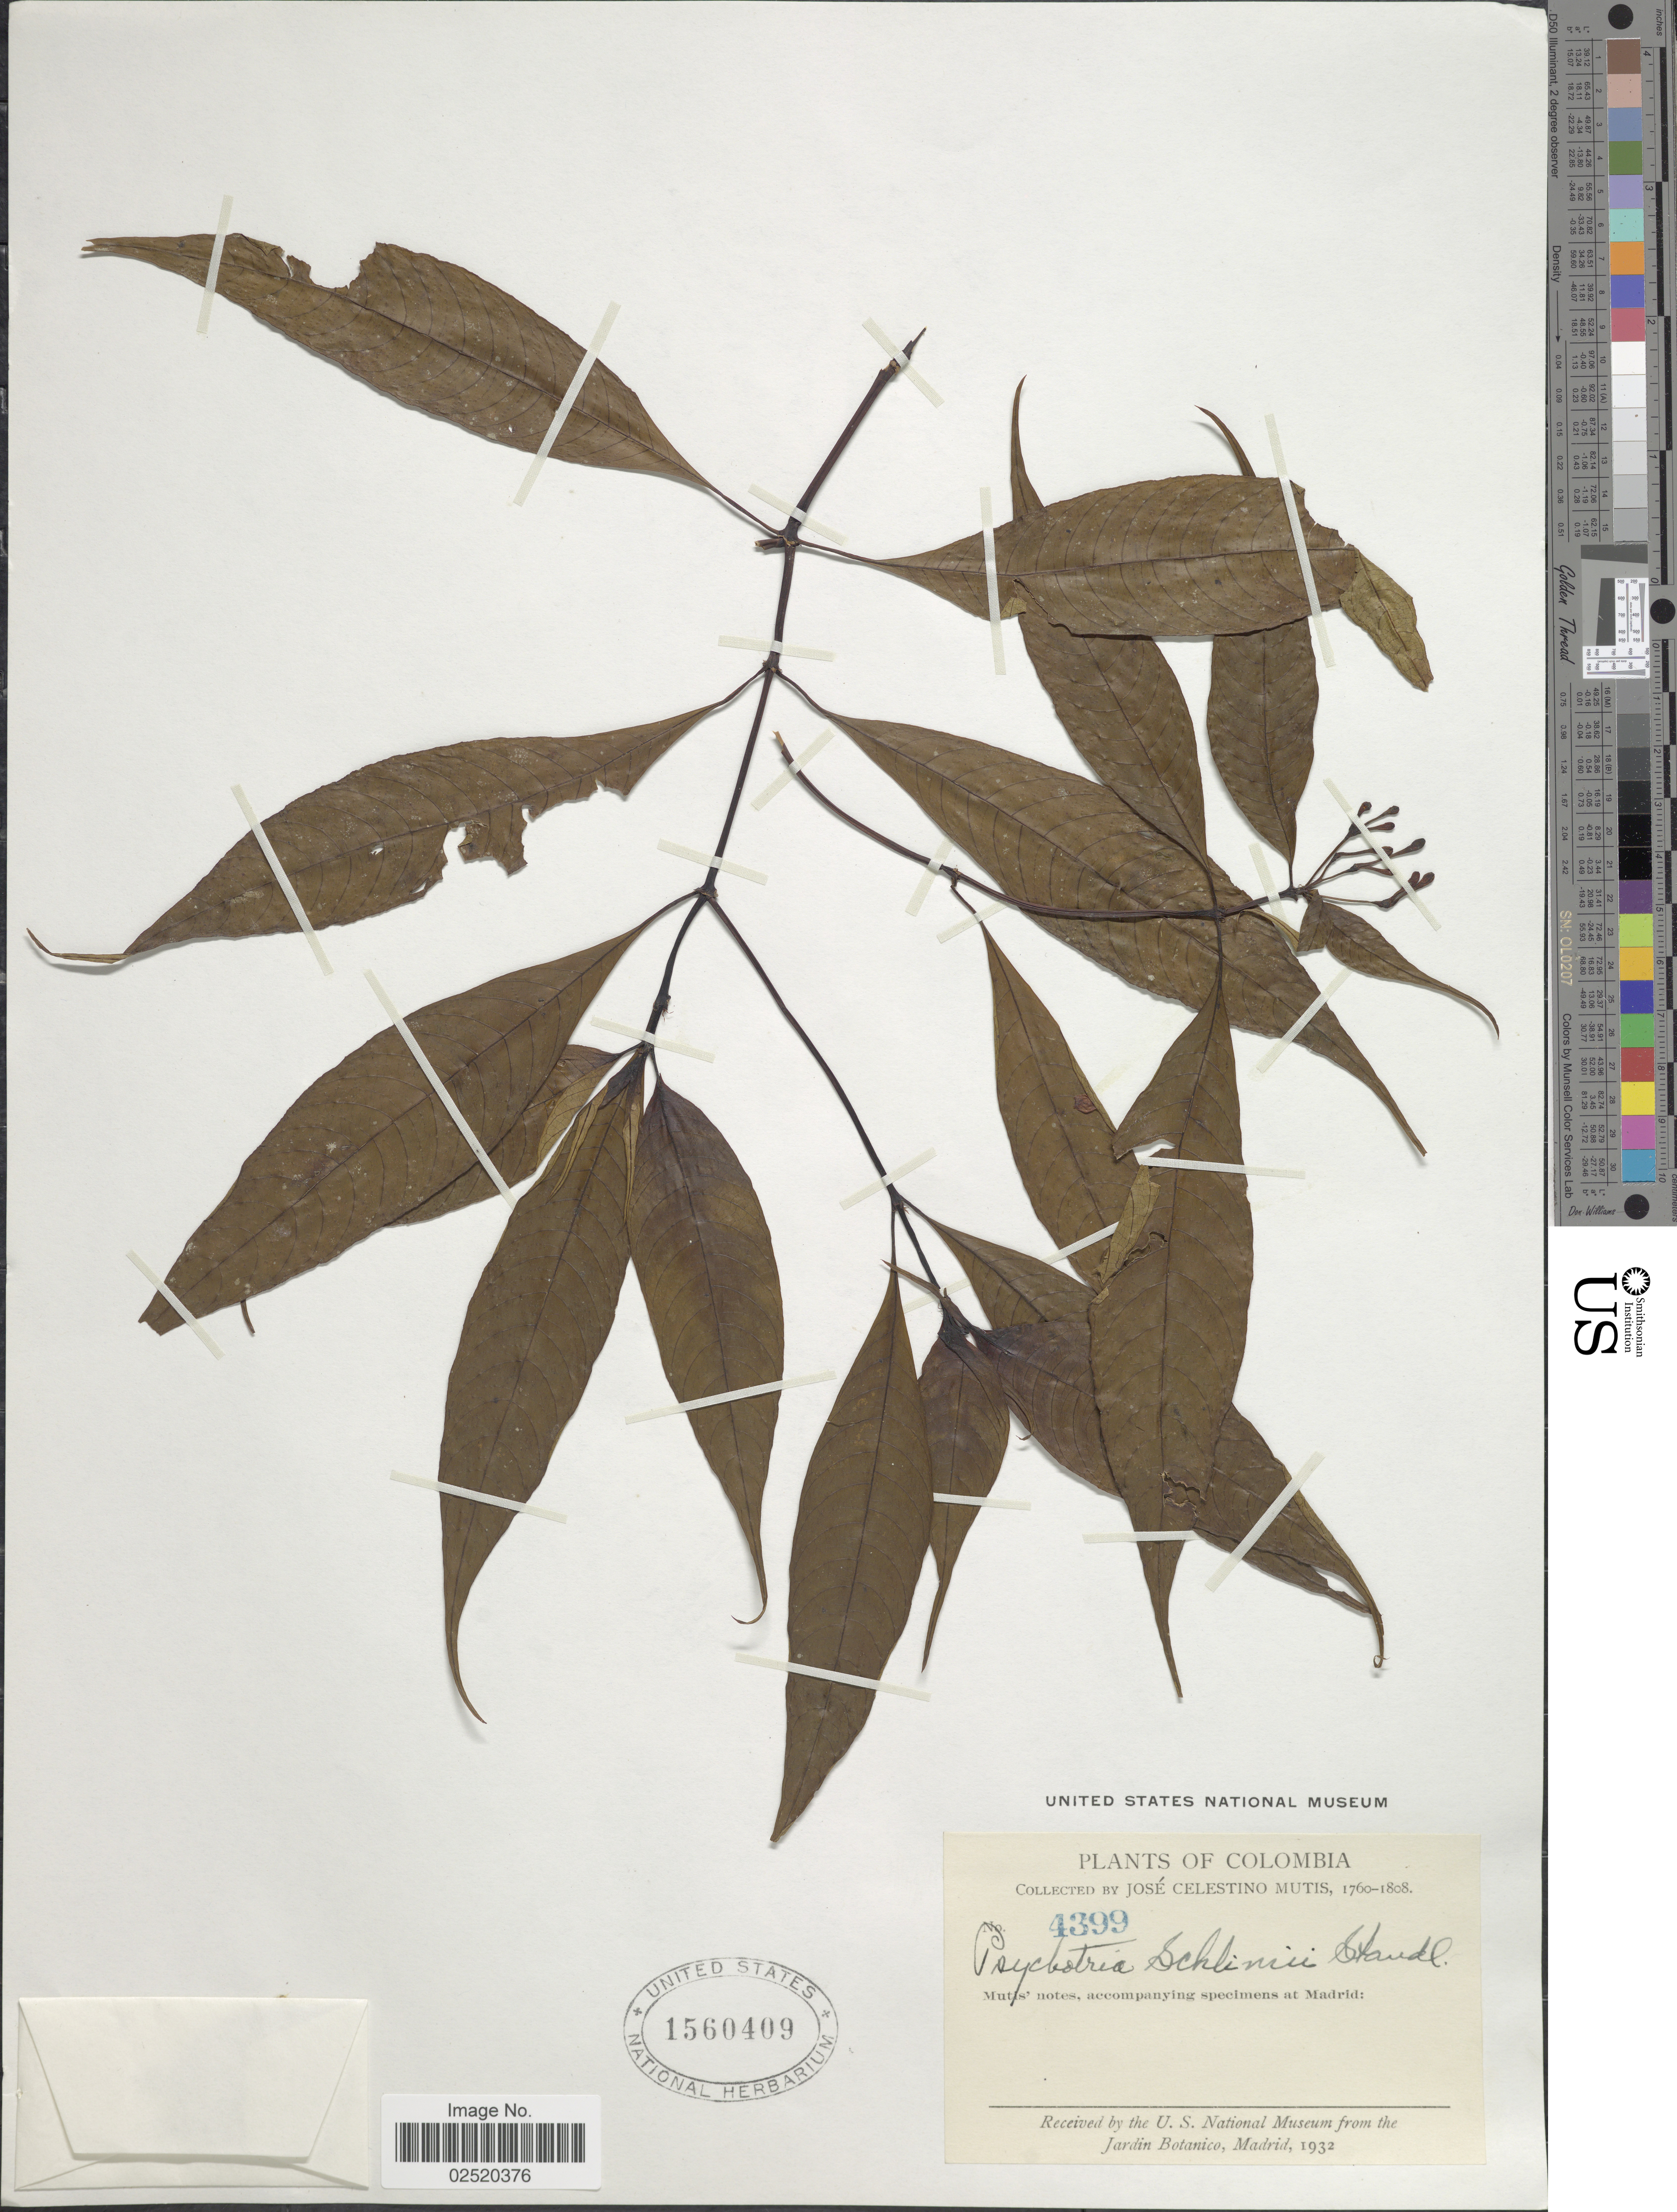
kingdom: Plantae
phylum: Tracheophyta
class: Magnoliopsida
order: Gentianales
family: Rubiaceae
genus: Psychotria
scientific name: Psychotria schlimii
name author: Standl.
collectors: J. C. B. Mutis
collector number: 4399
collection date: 1760/1808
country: Colombia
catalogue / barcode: US 1560409